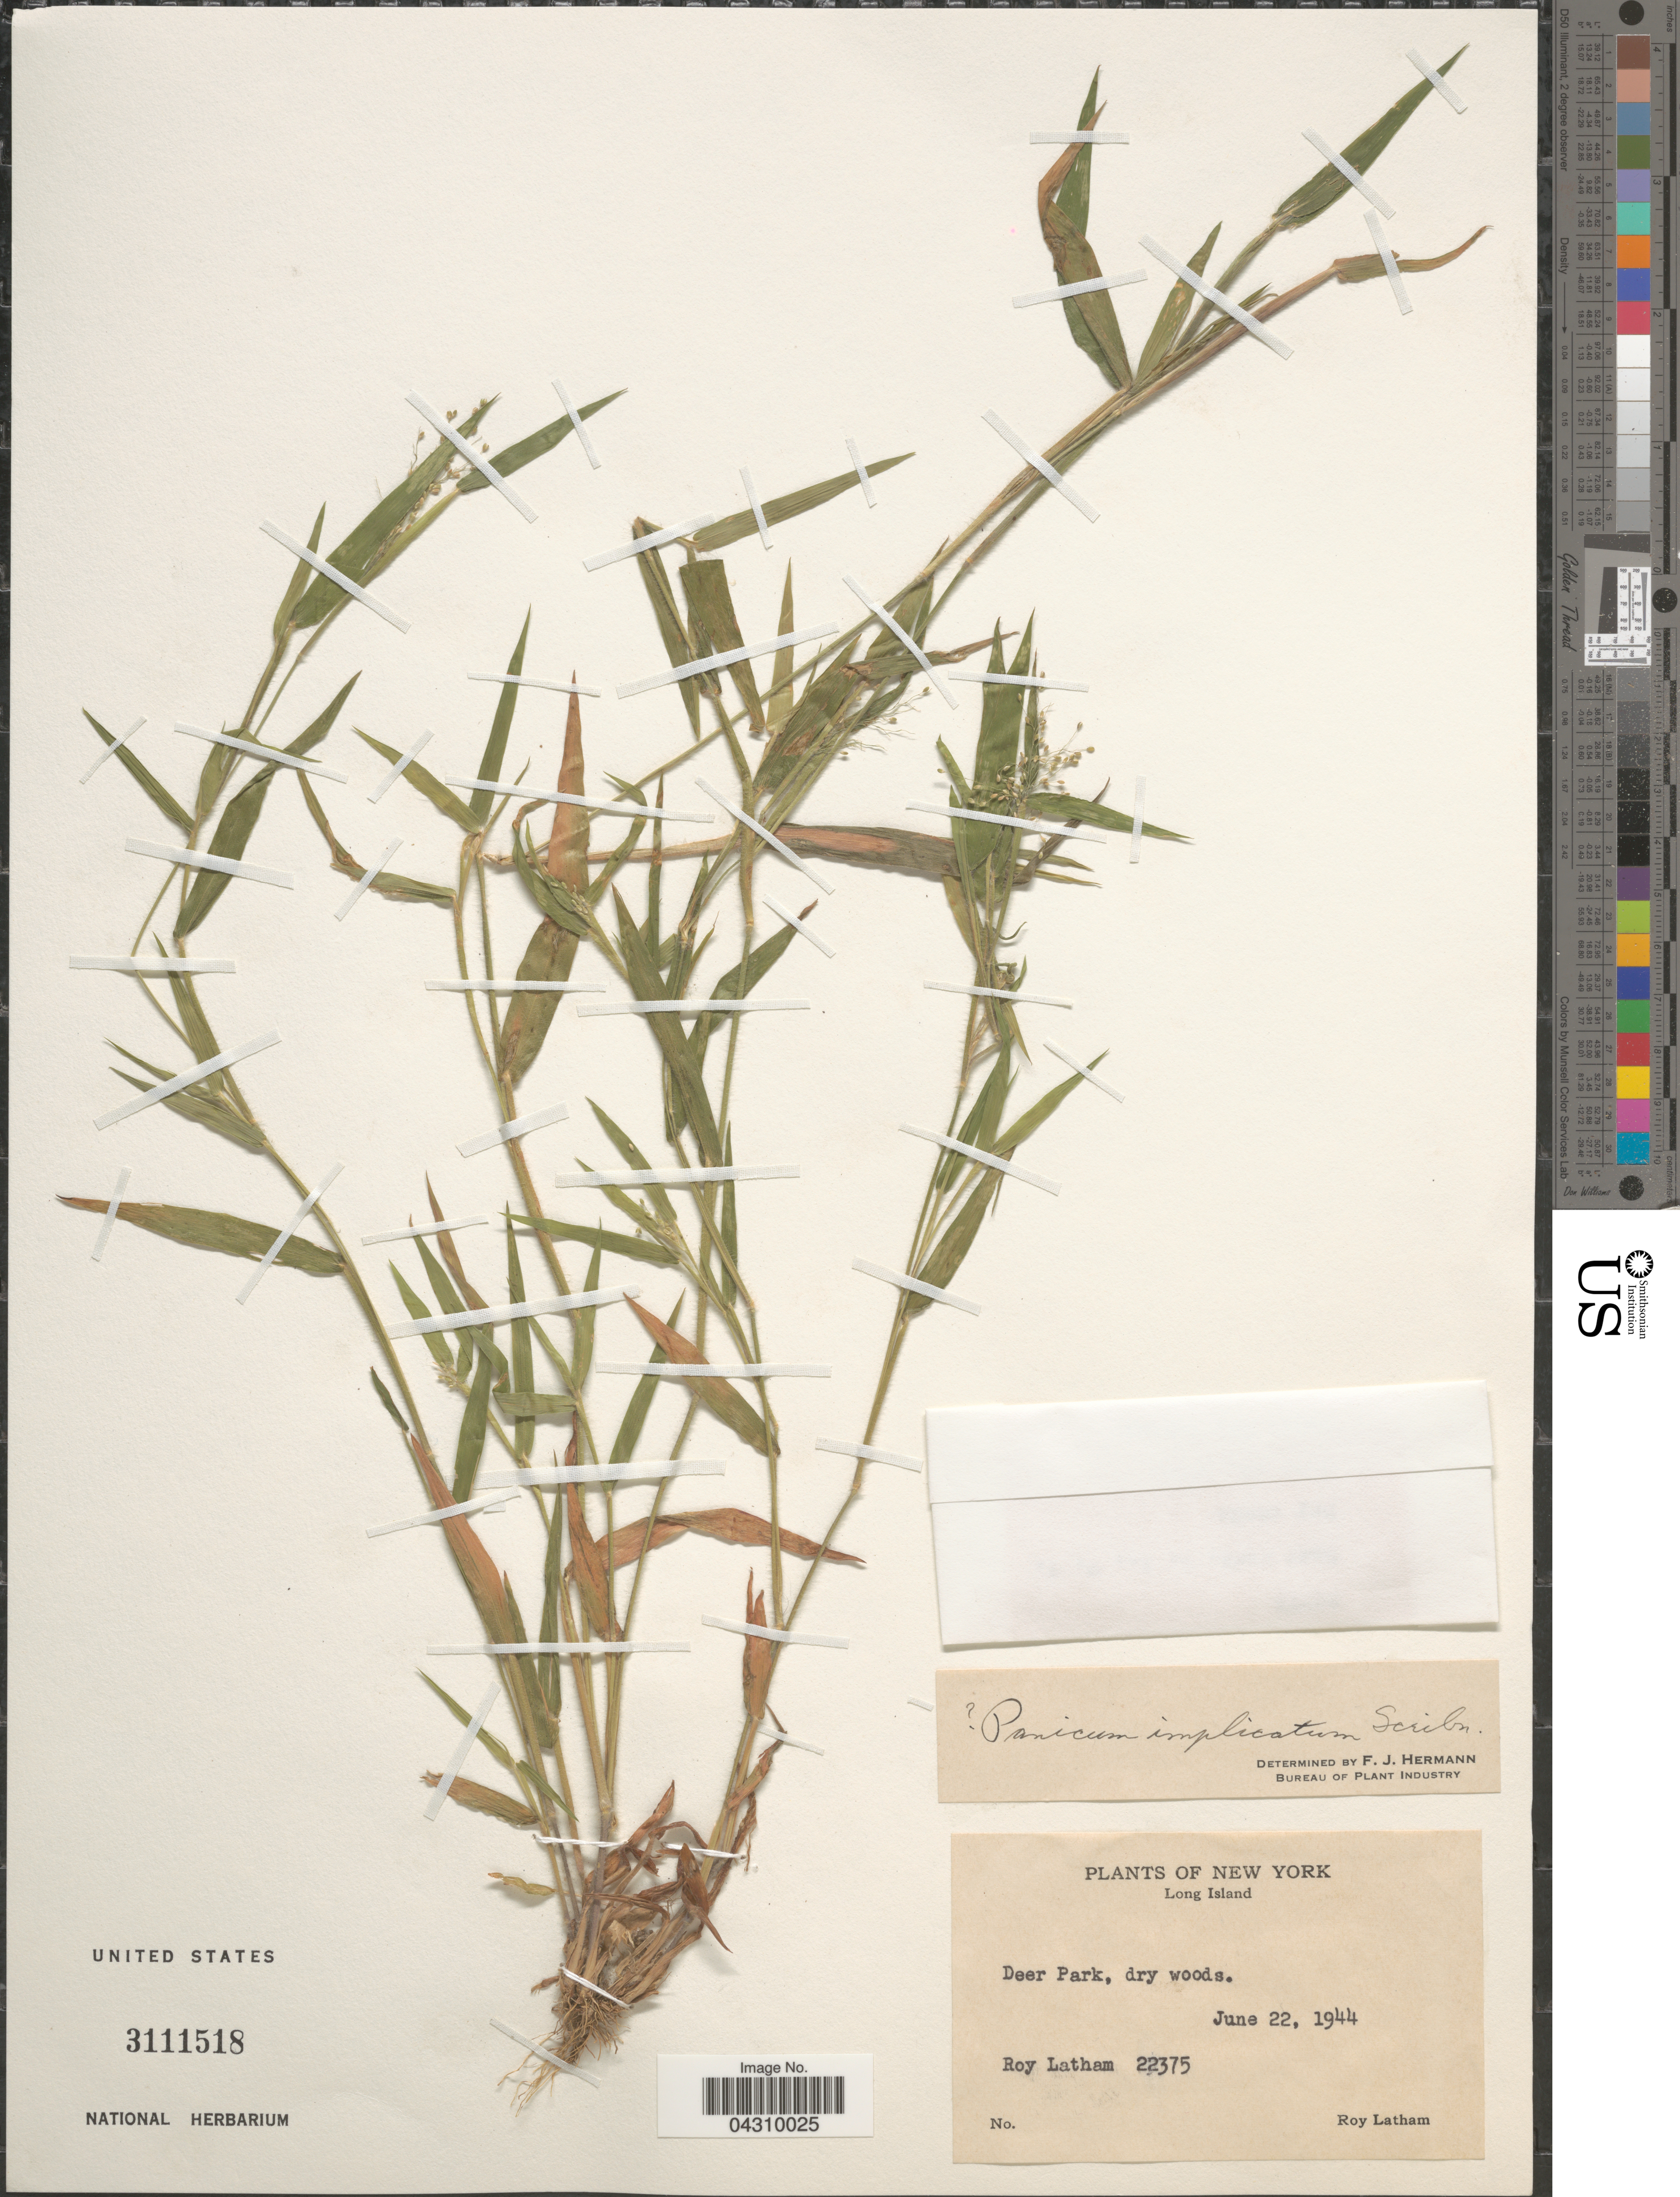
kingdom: Plantae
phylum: Tracheophyta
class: Liliopsida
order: Poales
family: Poaceae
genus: Dichanthelium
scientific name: Dichanthelium acuminatum var. acuminatum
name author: (Sw.) Gould & C.A. Clark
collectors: R. Latham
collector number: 22375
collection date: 1944-06-22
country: United States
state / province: New York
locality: Long Island. Deer Park, dry woods.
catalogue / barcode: US 3111518